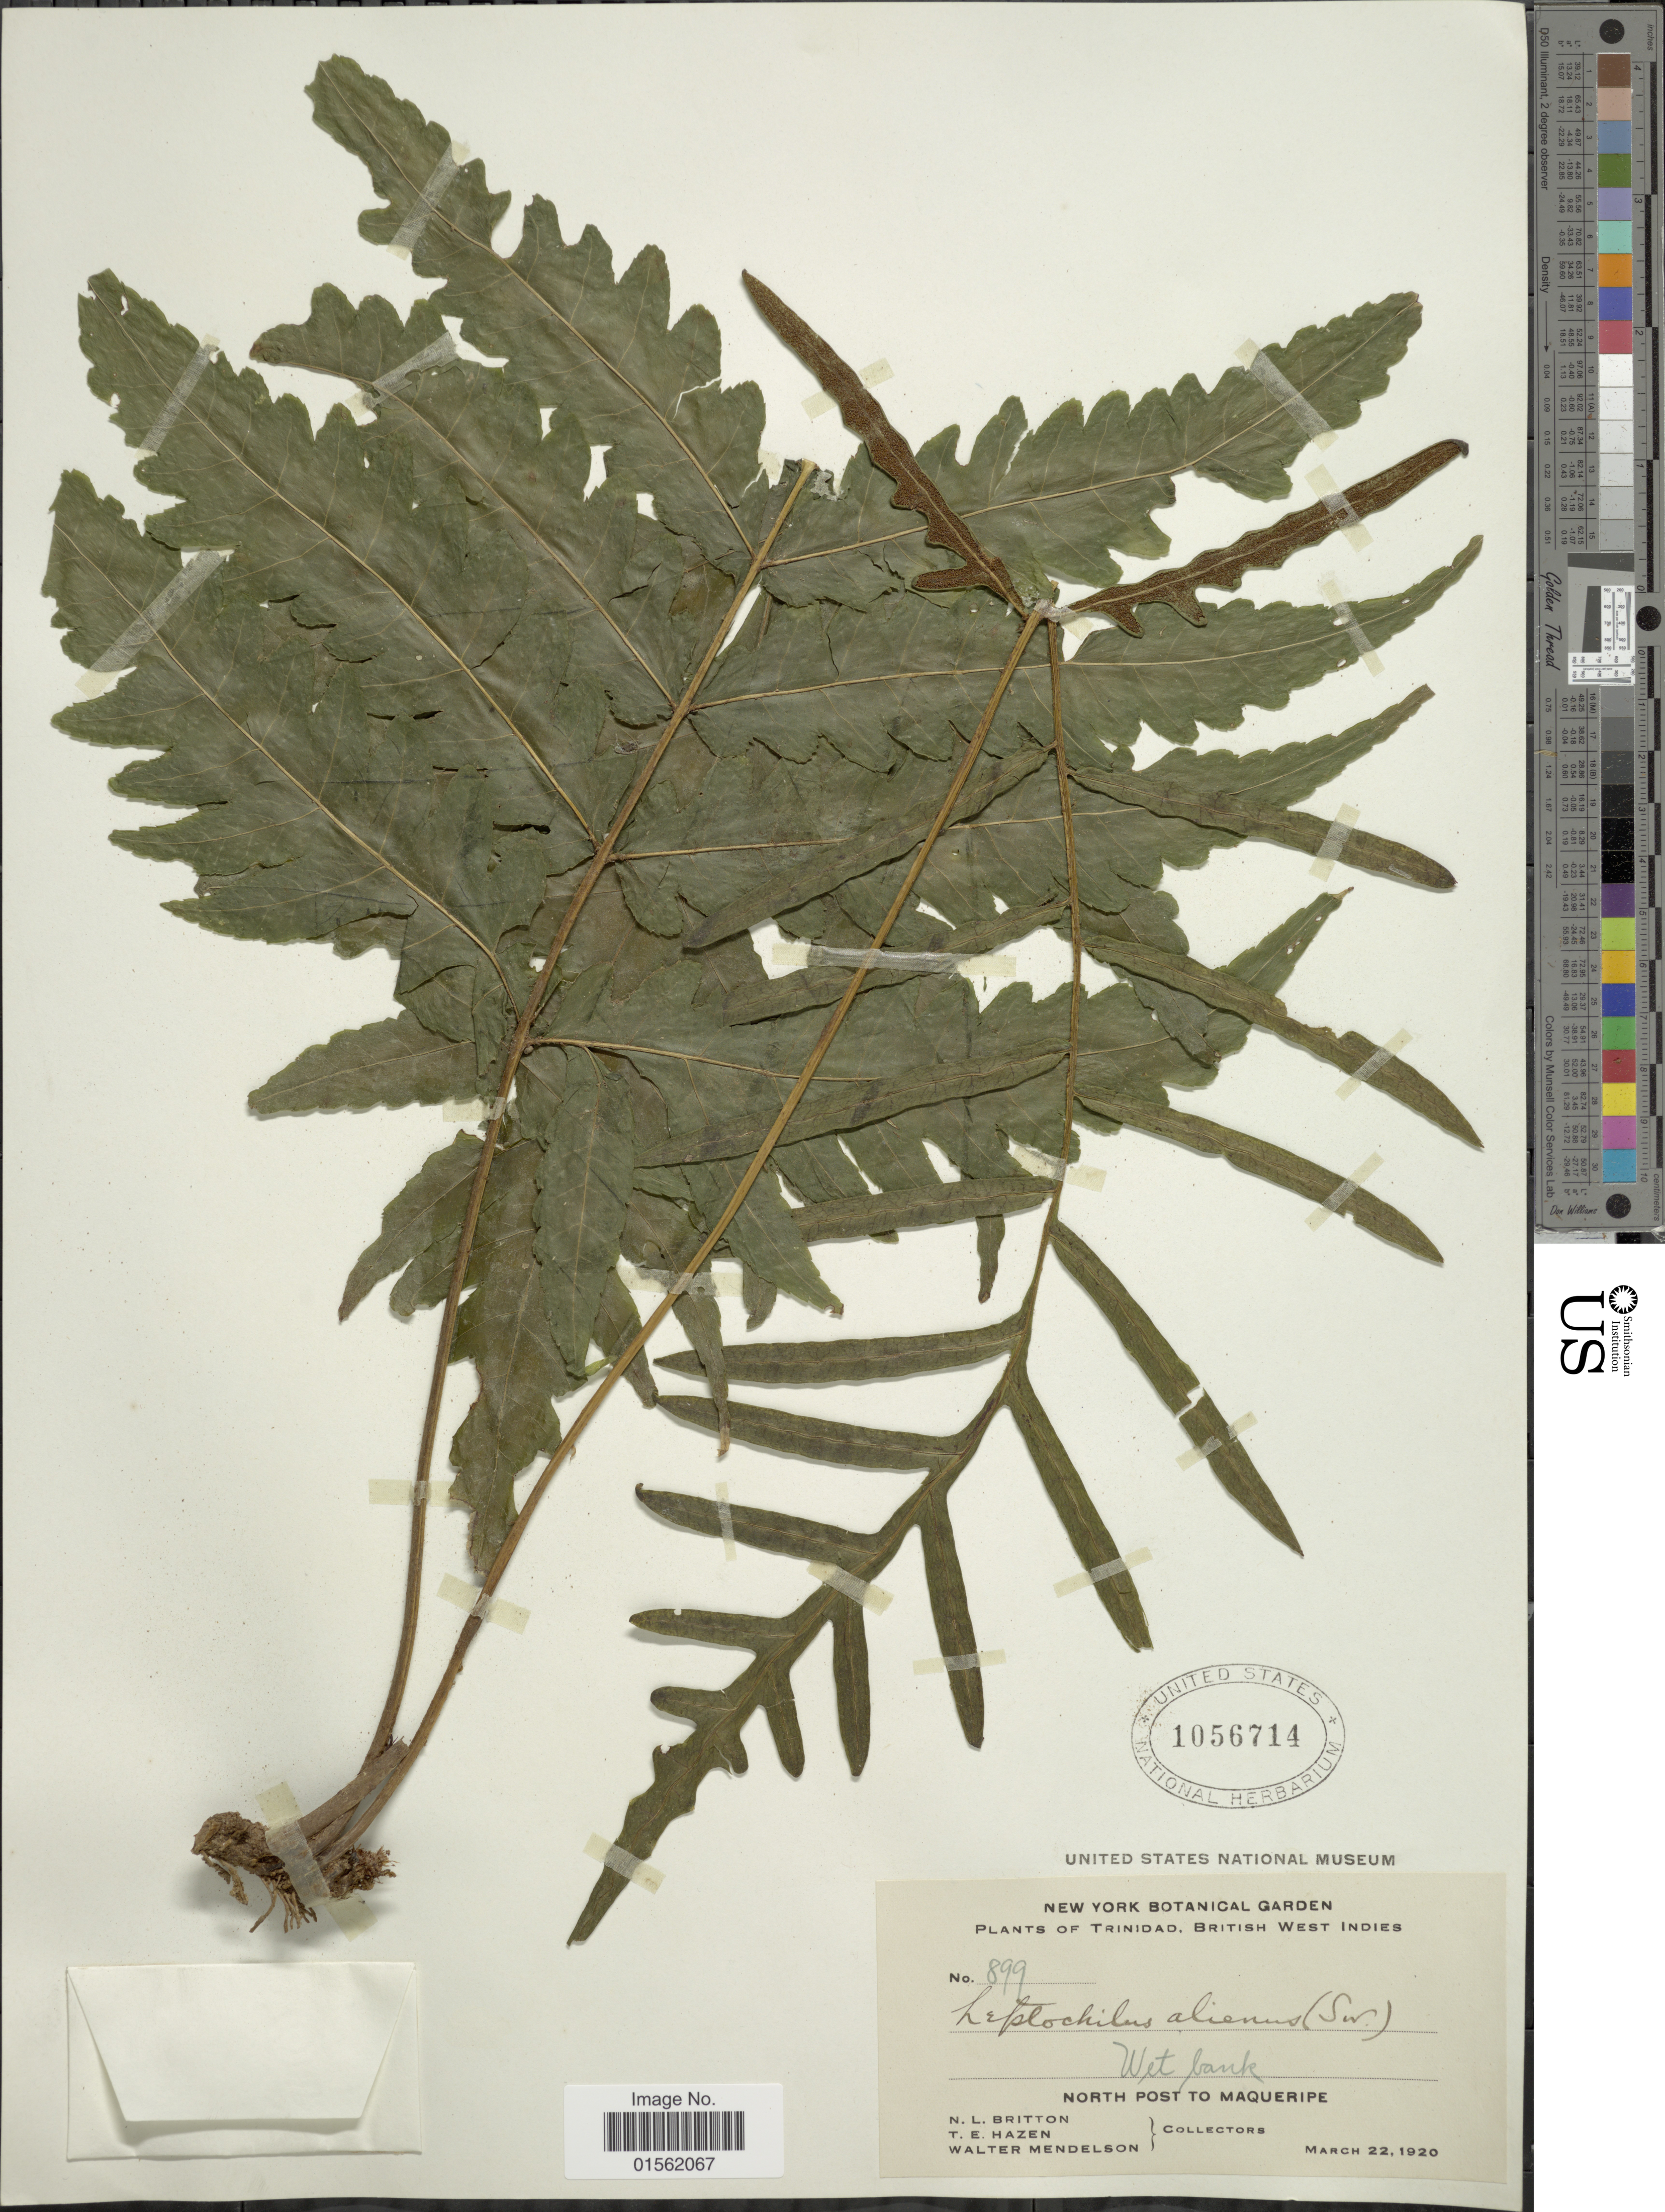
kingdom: Plantae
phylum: Tracheophyta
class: Polypodiopsida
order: Polypodiales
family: Dryopteridaceae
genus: Bolbitis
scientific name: Bolbitis portoricensis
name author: (Spreng.) Hennipman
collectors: N. Britton, T. E. Hazen & W. Mendelson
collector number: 899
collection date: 1920-03-22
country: Trinidad and Tobago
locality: Trinidad, British West Indies. Wet bank. North Post to Maqueripe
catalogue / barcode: US 1056714